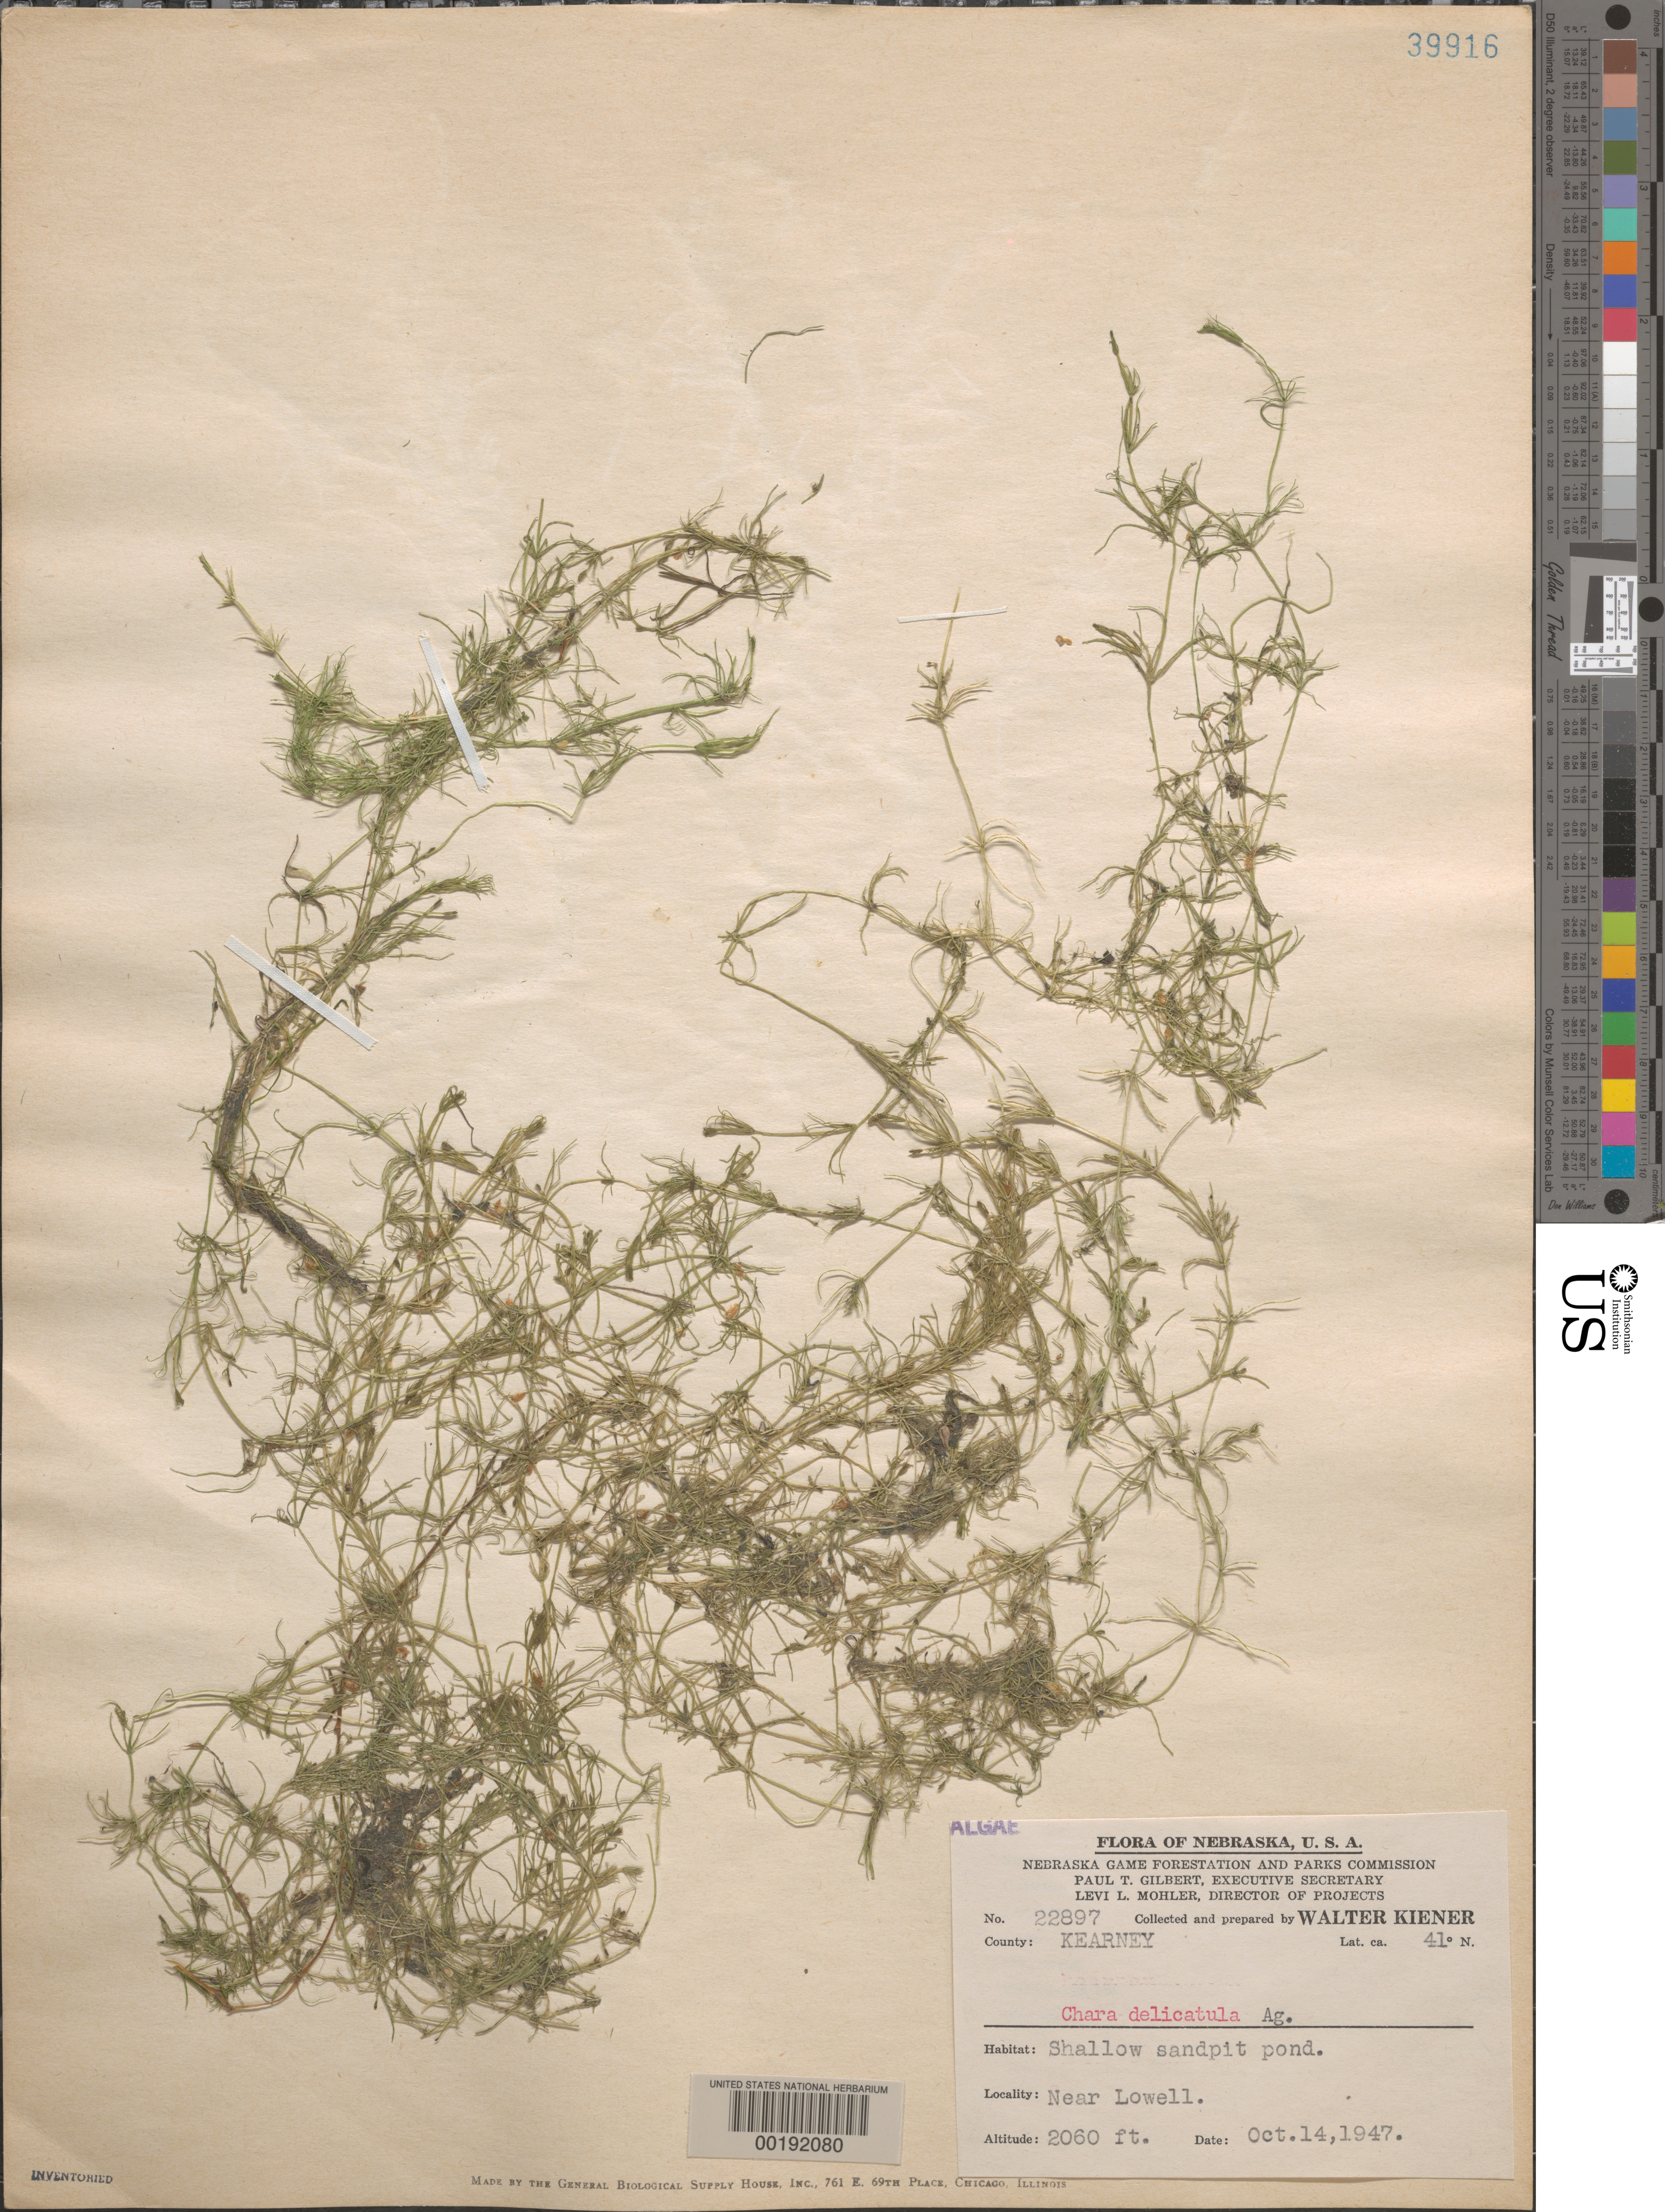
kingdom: Plantae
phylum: Charophyta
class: Charophyceae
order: Charales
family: Characeae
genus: Chara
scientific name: Chara virgata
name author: Kütz.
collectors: W. B. Kiener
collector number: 22897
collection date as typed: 14 Oct 1947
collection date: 1947-10-14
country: United States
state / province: Nebraska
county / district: Kearney County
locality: Near Lowell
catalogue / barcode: US 39916